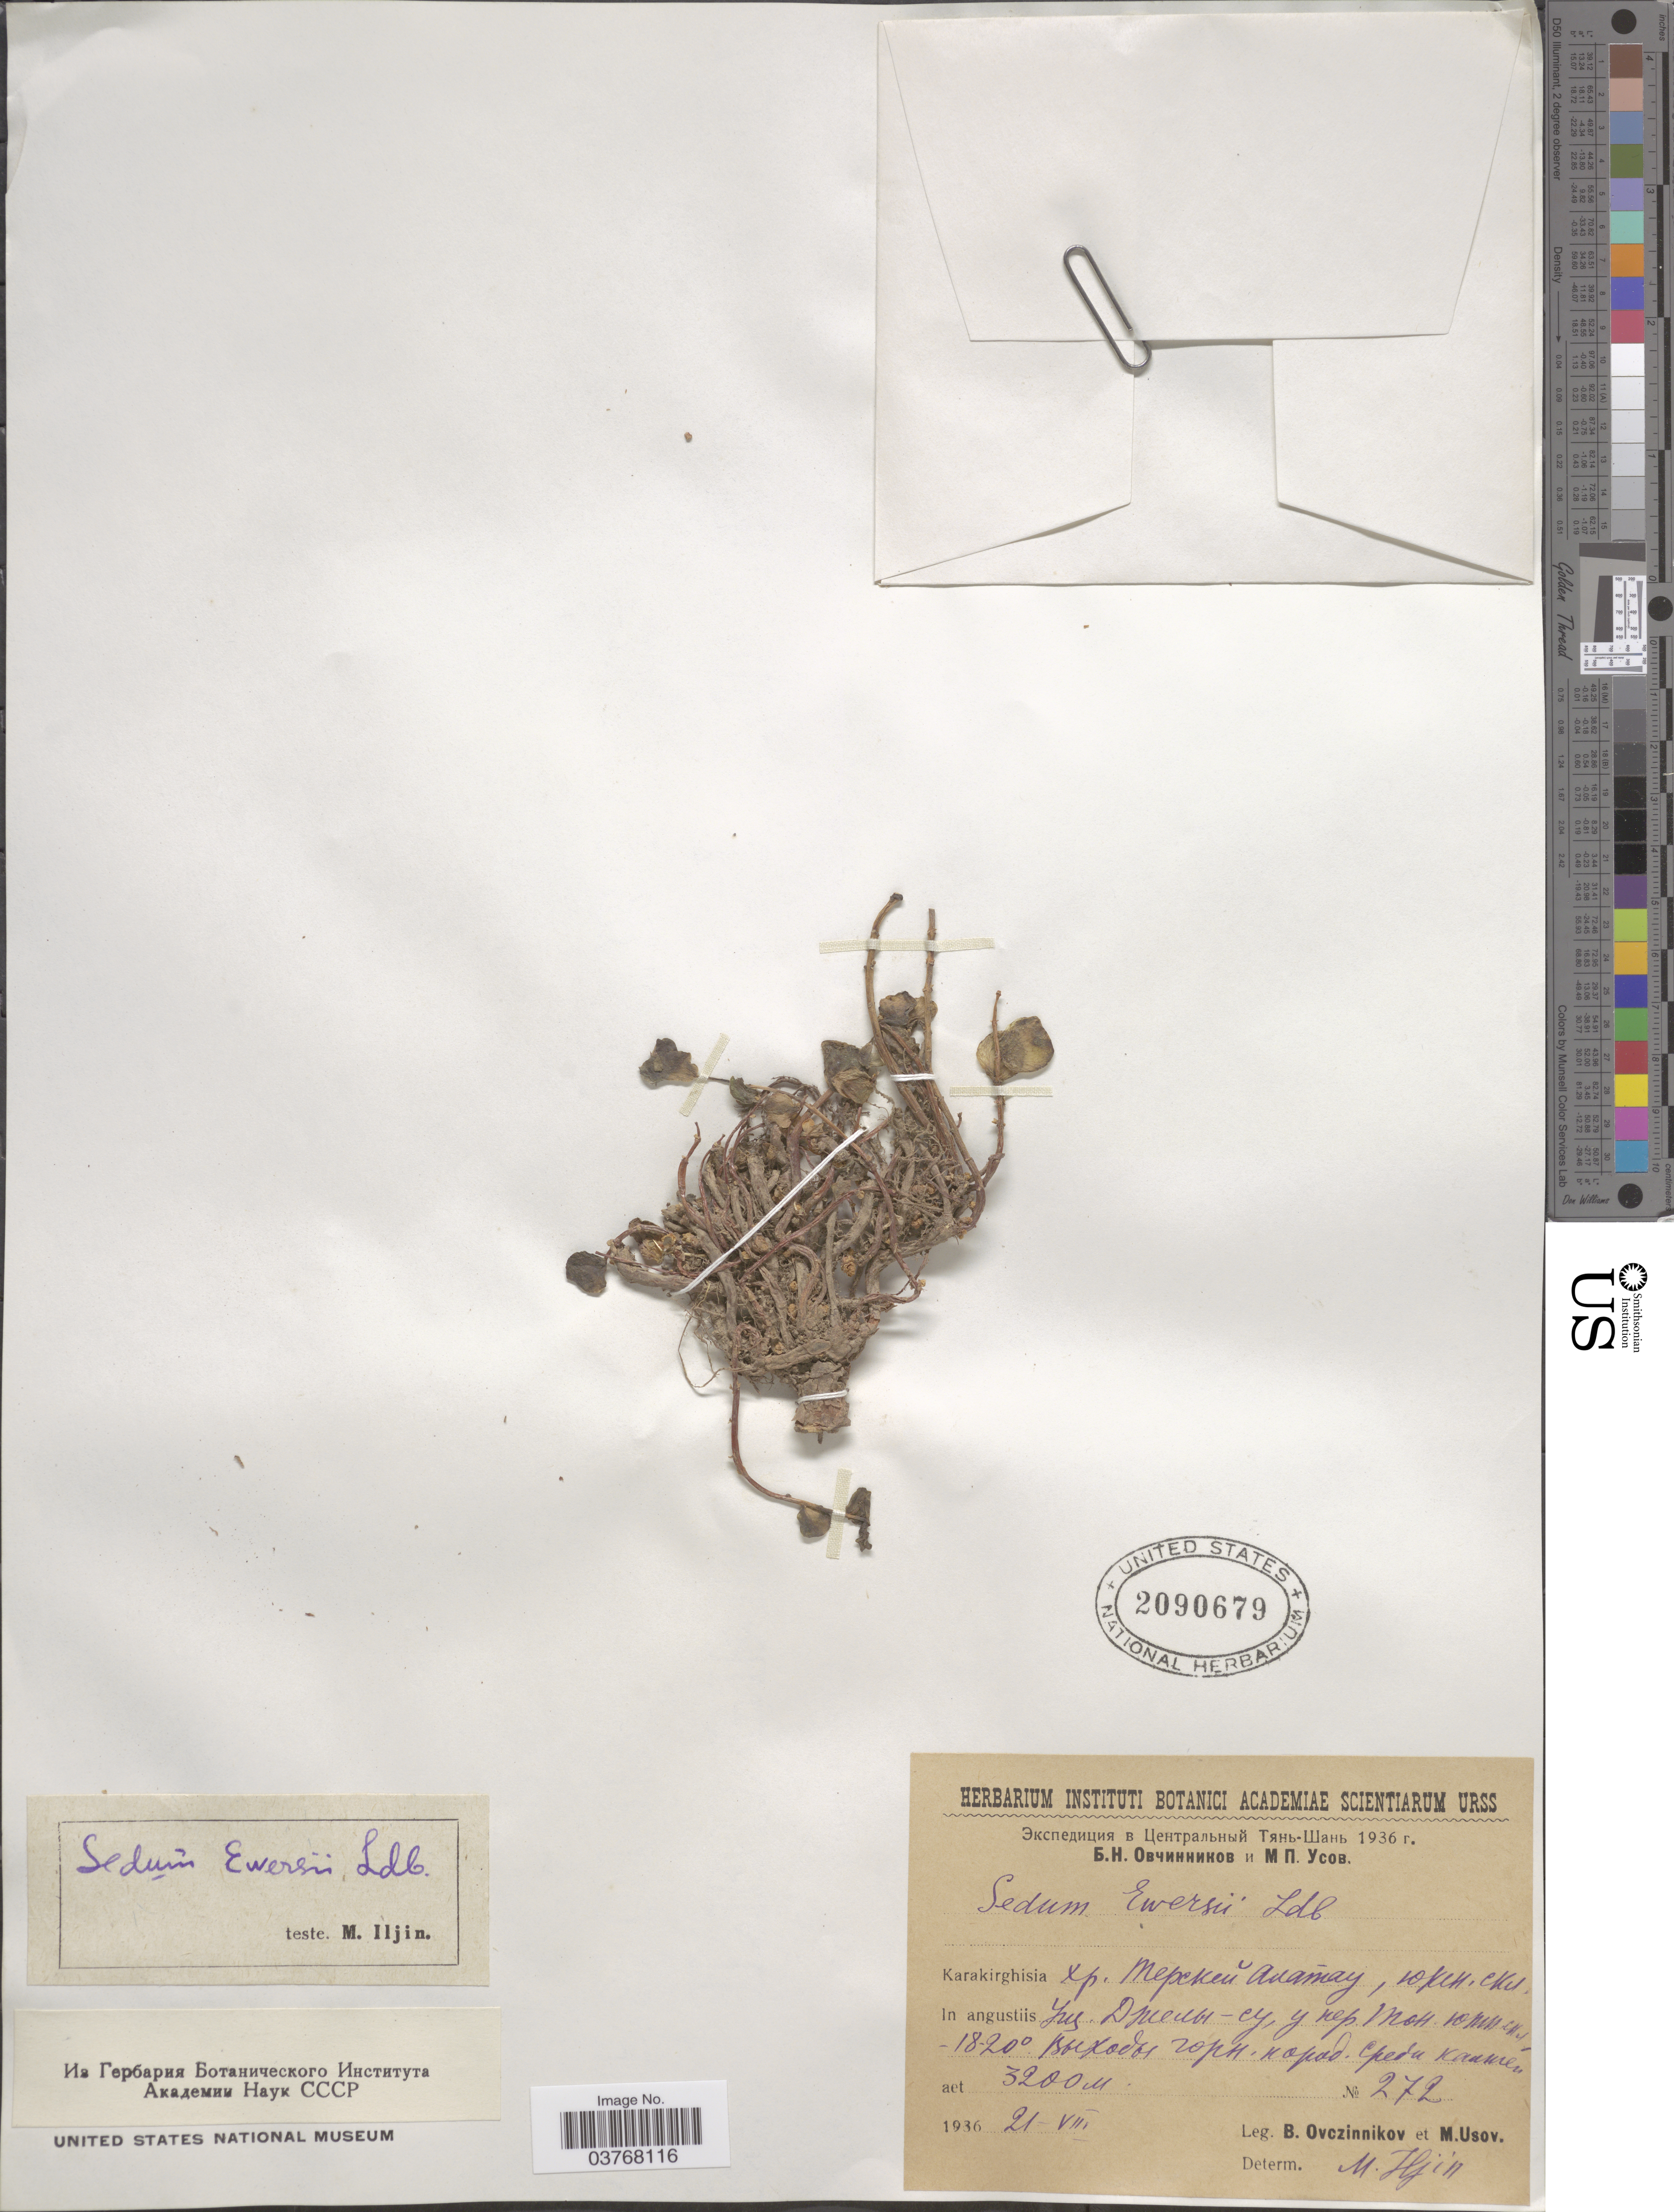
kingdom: Plantae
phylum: Tracheophyta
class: Magnoliopsida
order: Saxifragales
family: Crassulaceae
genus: Hylotelephium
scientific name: Hylotelephium ewersii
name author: (Ledeb.) H. Ohba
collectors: B. Ovczinnikov & M. Usov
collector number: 272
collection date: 1936-08-21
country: Kyrgyzstan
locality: South slope of Pereval Tong.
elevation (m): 3200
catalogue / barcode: US 2090679